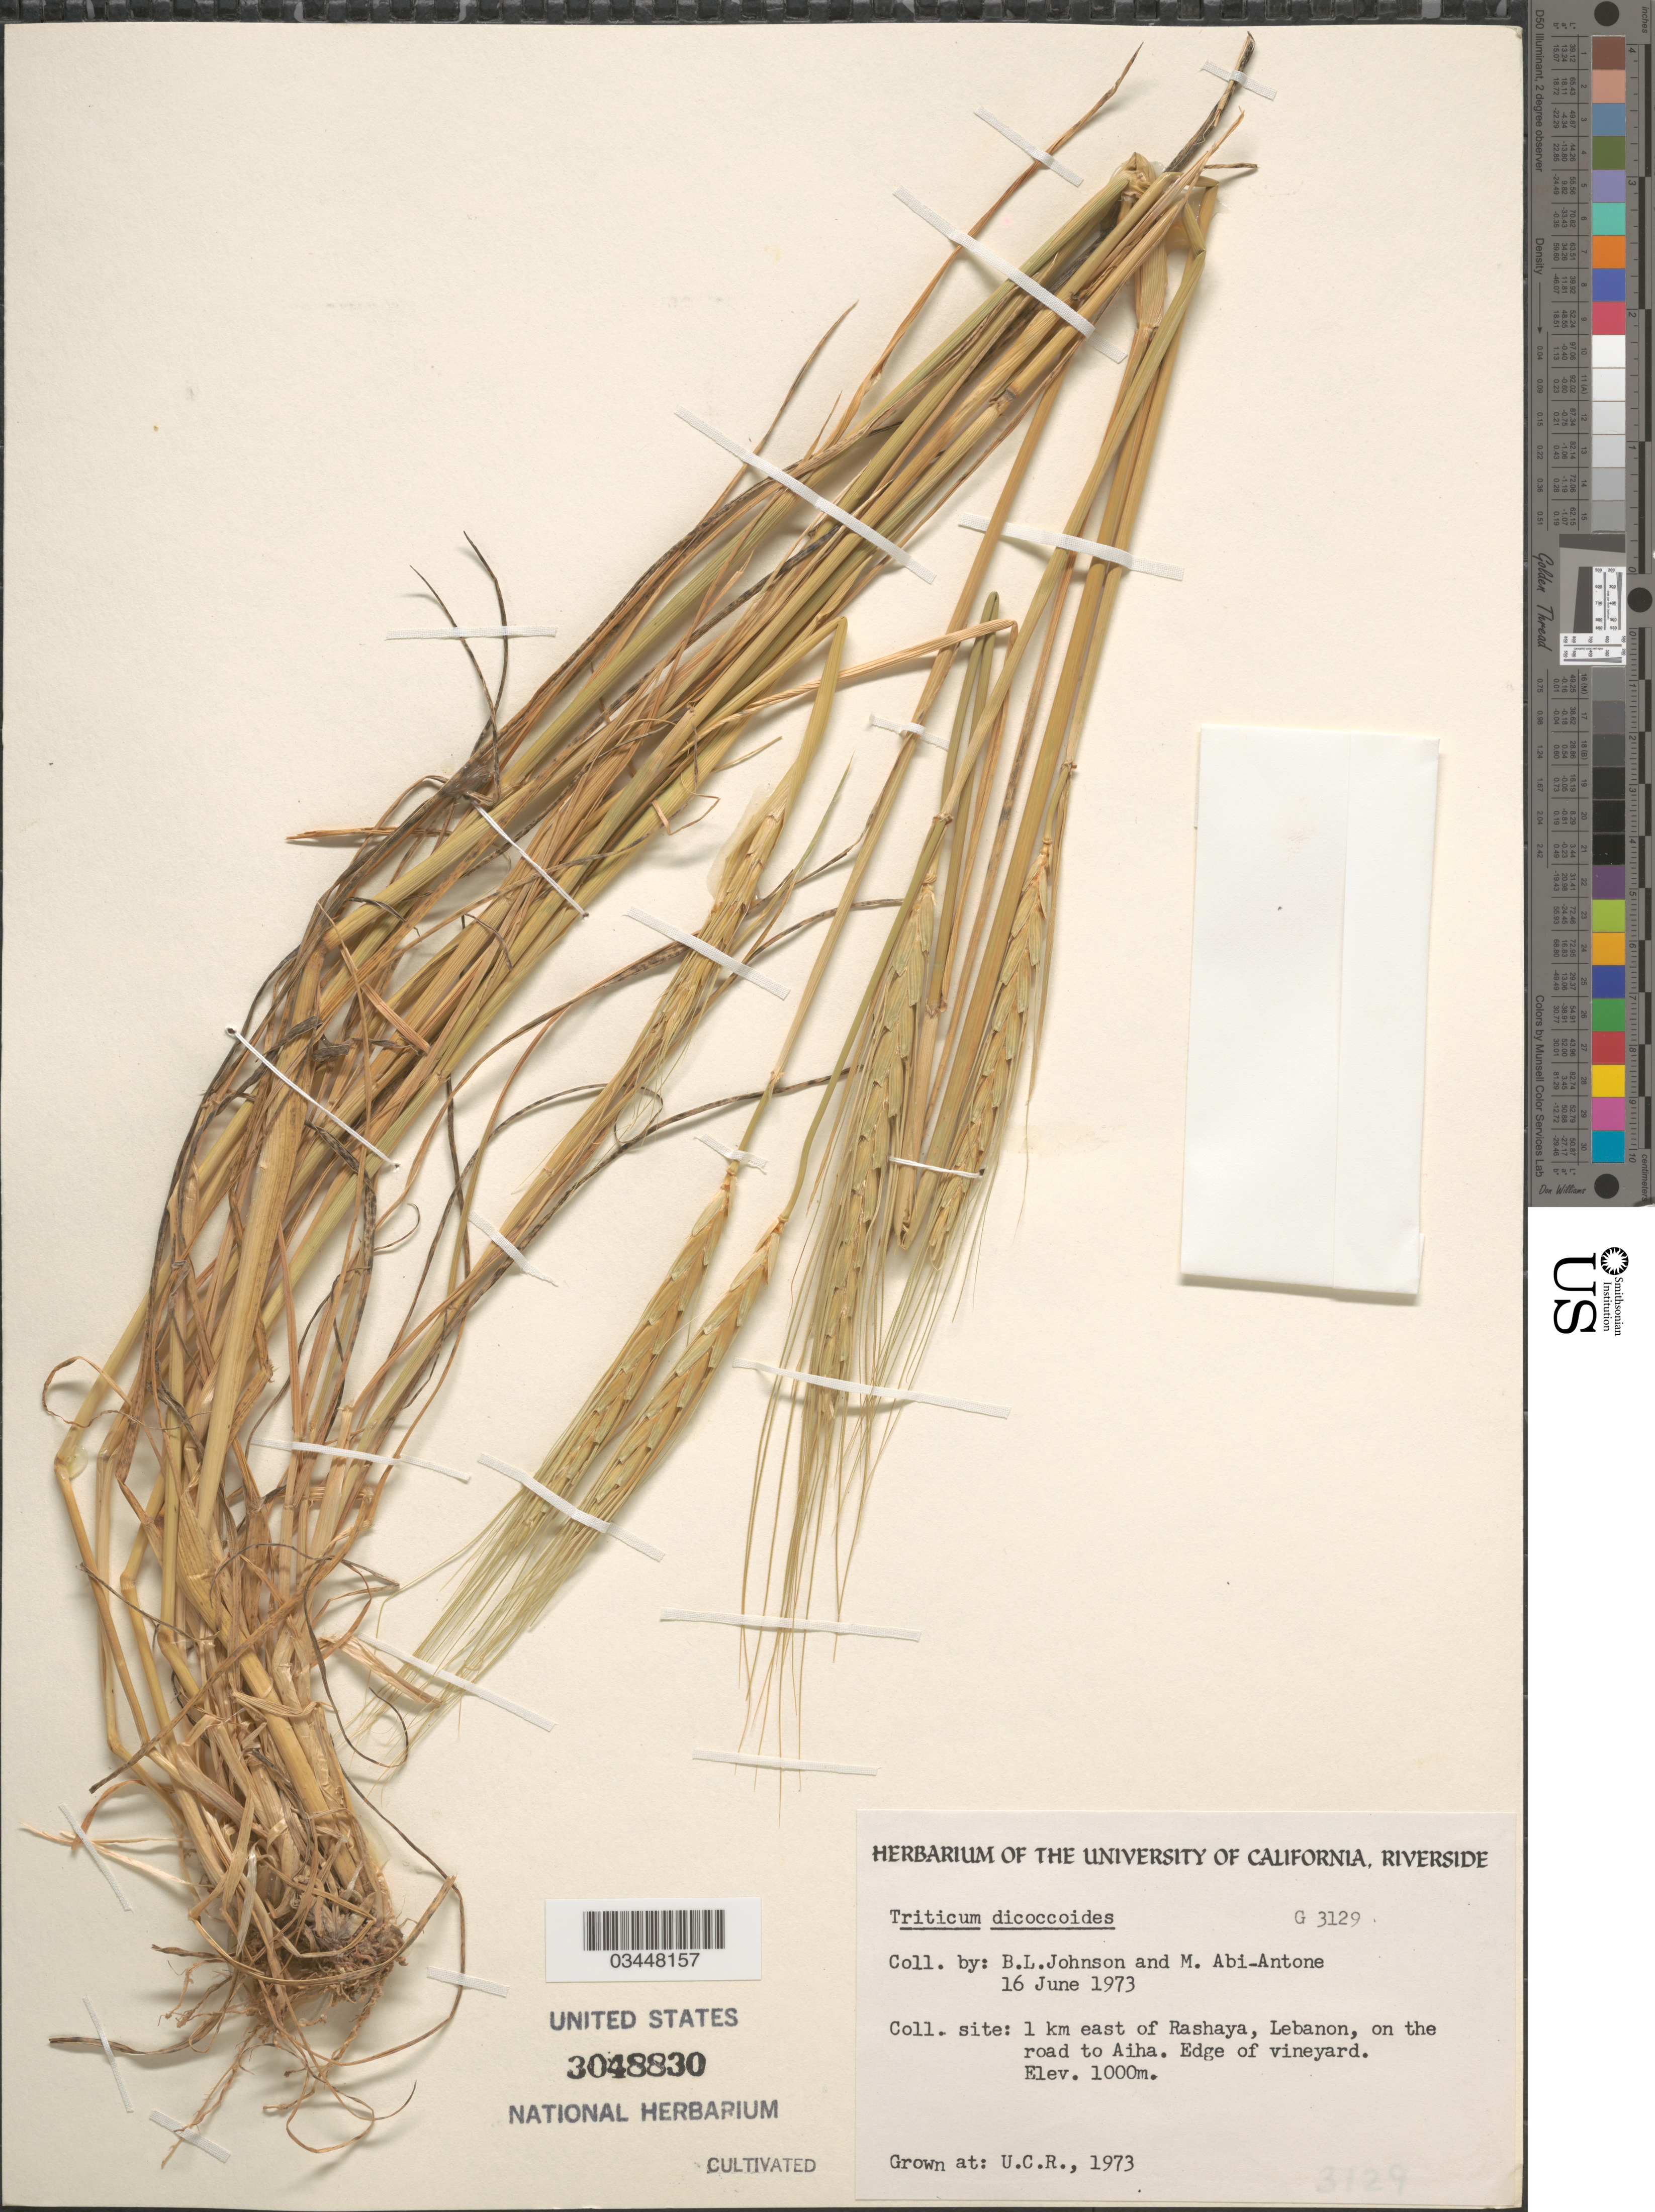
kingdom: Plantae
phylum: Tracheophyta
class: Liliopsida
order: Poales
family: Poaceae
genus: Triticum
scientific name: Triticum dicoccoides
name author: (Körn.) Körn. ex Schweinf.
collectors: ex herb. Univ. of California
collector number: G3129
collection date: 1973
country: United States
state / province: California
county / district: Riverside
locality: U.C.R.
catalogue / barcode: US 3048830